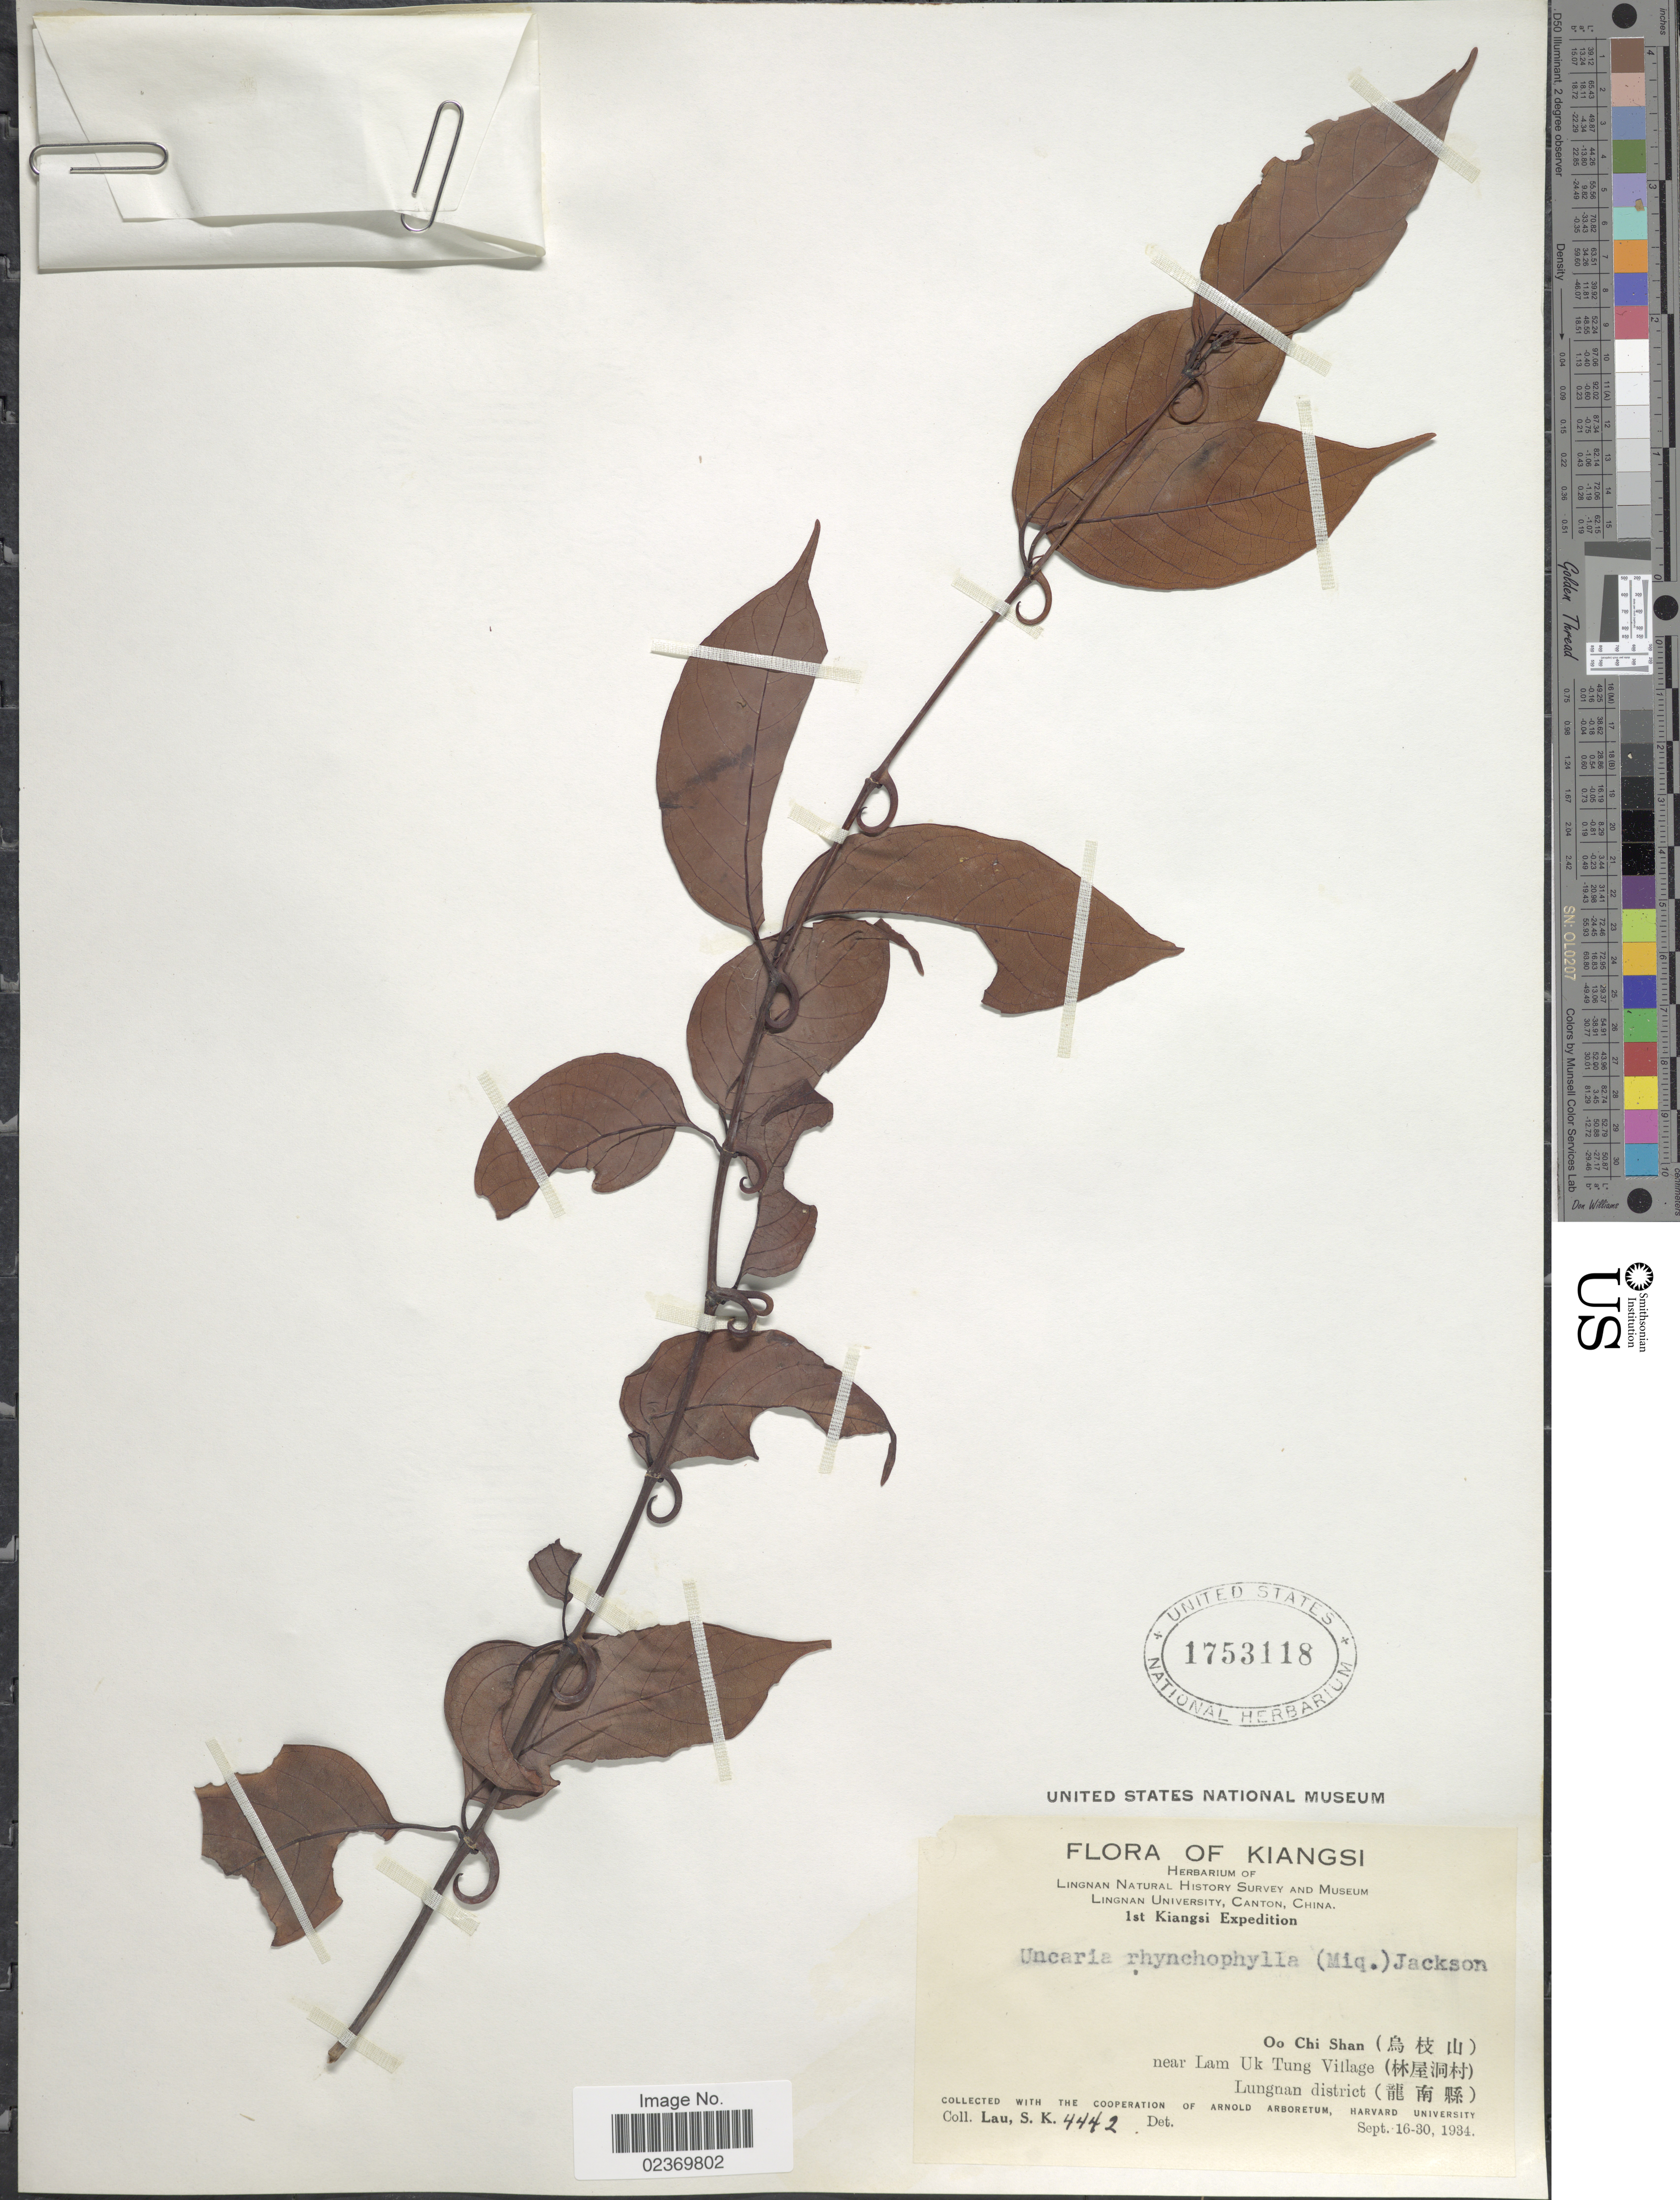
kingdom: Plantae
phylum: Tracheophyta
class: Magnoliopsida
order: Gentianales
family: Rubiaceae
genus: Uncaria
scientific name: Uncaria rhynchophylla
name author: (Miq.) Miq. ex Havil.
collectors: S. K. Lau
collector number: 4442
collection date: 1934-09-16/1934-09-30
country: China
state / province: Jiangxi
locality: Kiangsi. Oo Chi Shan, near Lam Uk Tung Village, Lungnan District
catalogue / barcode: US 1753118